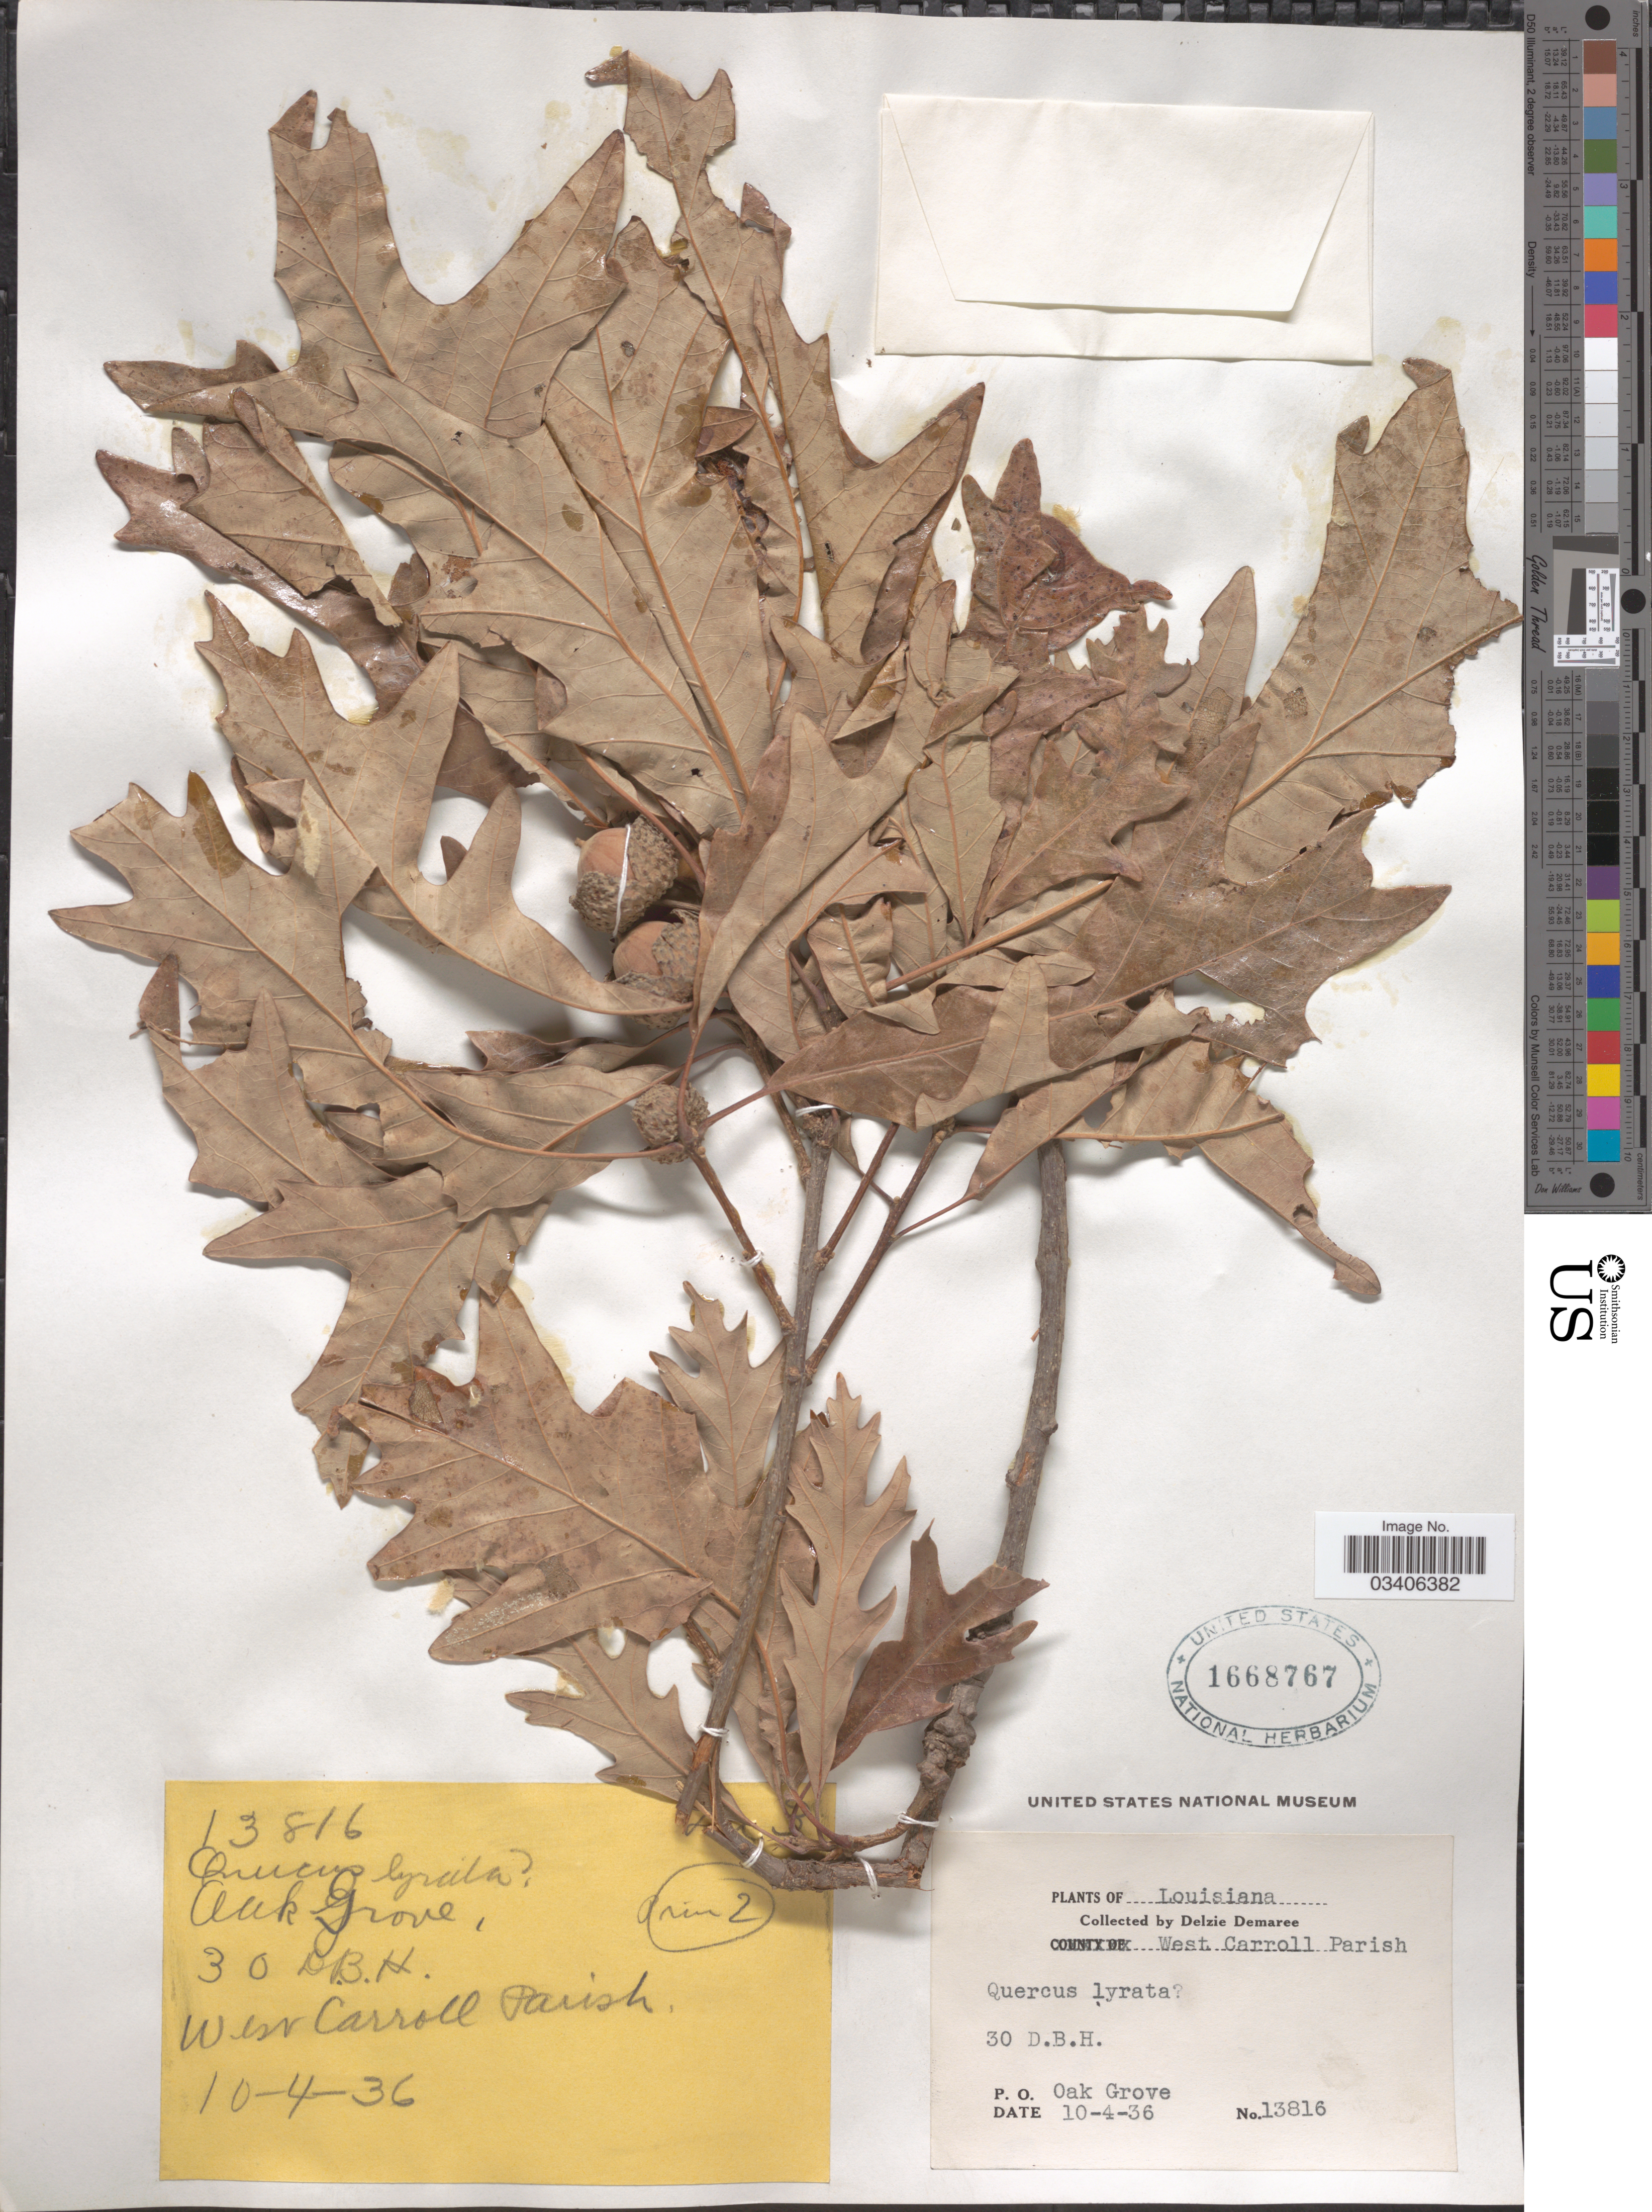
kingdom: Plantae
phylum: Tracheophyta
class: Magnoliopsida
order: Fagales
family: Fagaceae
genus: Quercus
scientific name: Quercus lyrata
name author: Walter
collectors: D. Demaree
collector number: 13816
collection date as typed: Transcribed d/m/y: 4/10/36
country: United States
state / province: Louisiana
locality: West Carroll Parish. P. O. Oak Grove.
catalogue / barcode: US 1668767